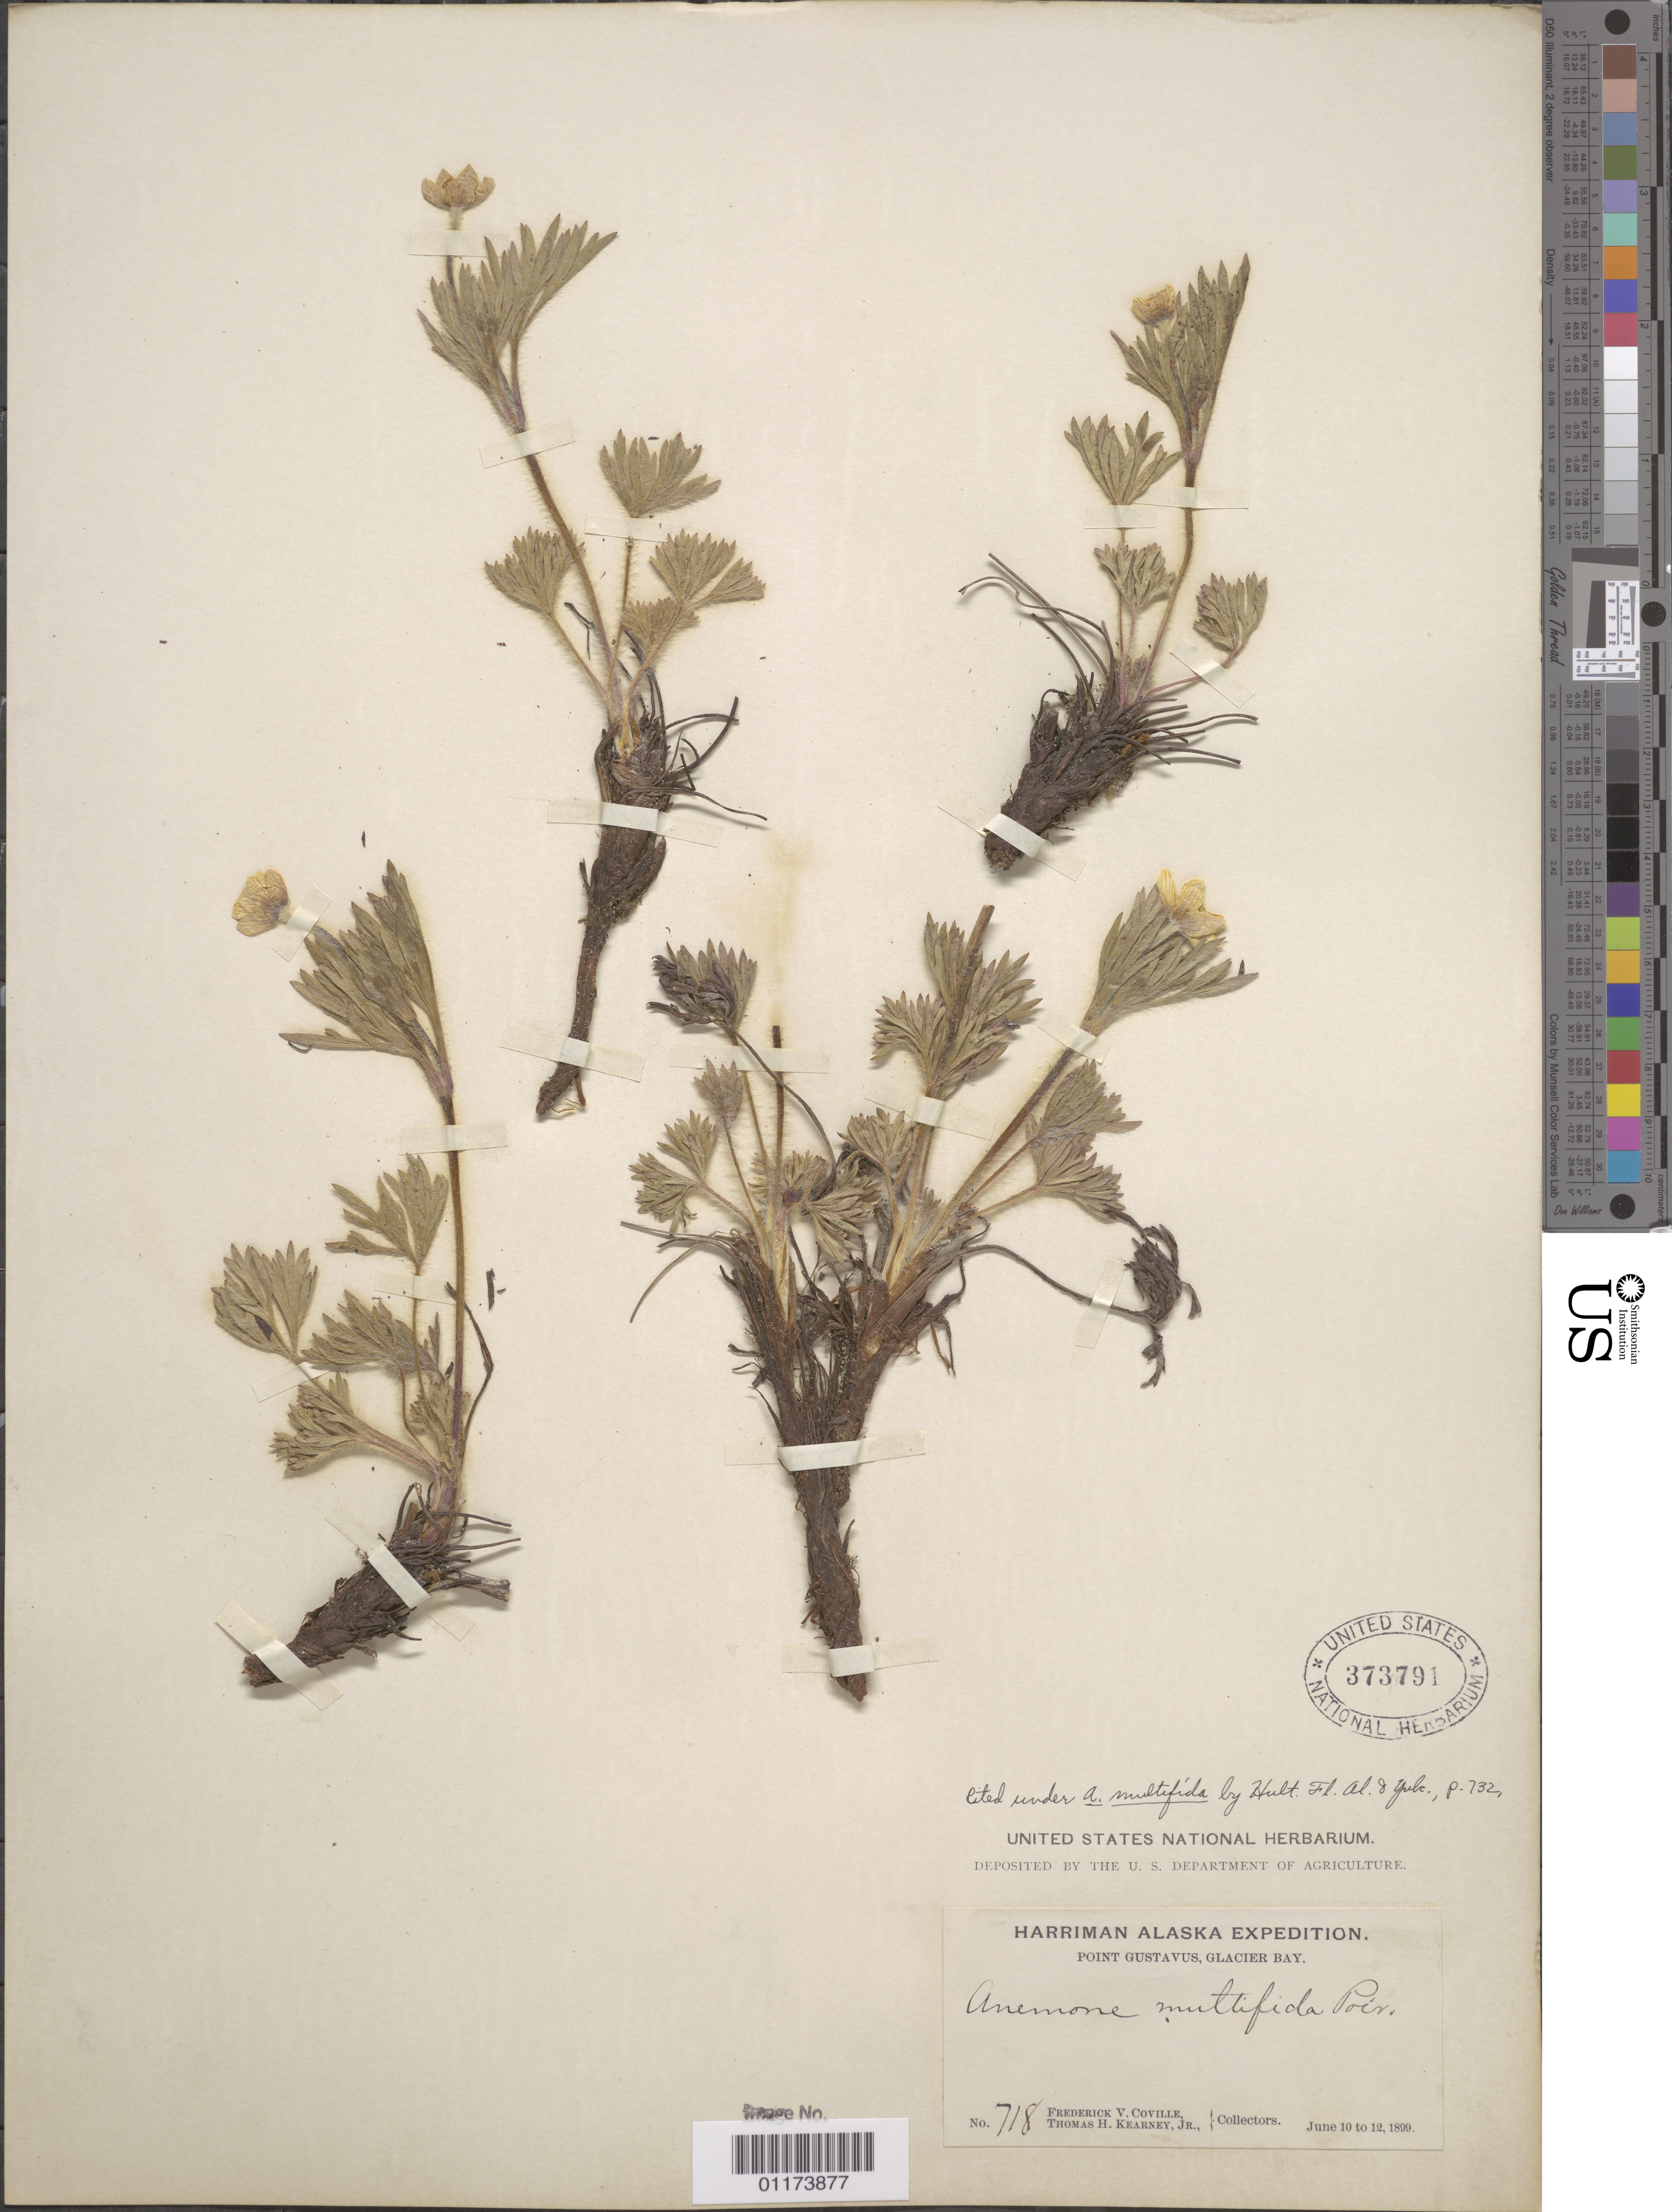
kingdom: Plantae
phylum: Tracheophyta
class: Magnoliopsida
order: Ranunculales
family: Ranunculaceae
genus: Anemone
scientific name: Anemone multifida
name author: Poir.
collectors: F. V. Coville & T. H. Kearney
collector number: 718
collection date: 1899-06-10/1899-06-12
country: United States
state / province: Alaska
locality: Point Gustavus, Glacier Bay.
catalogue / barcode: US 373791